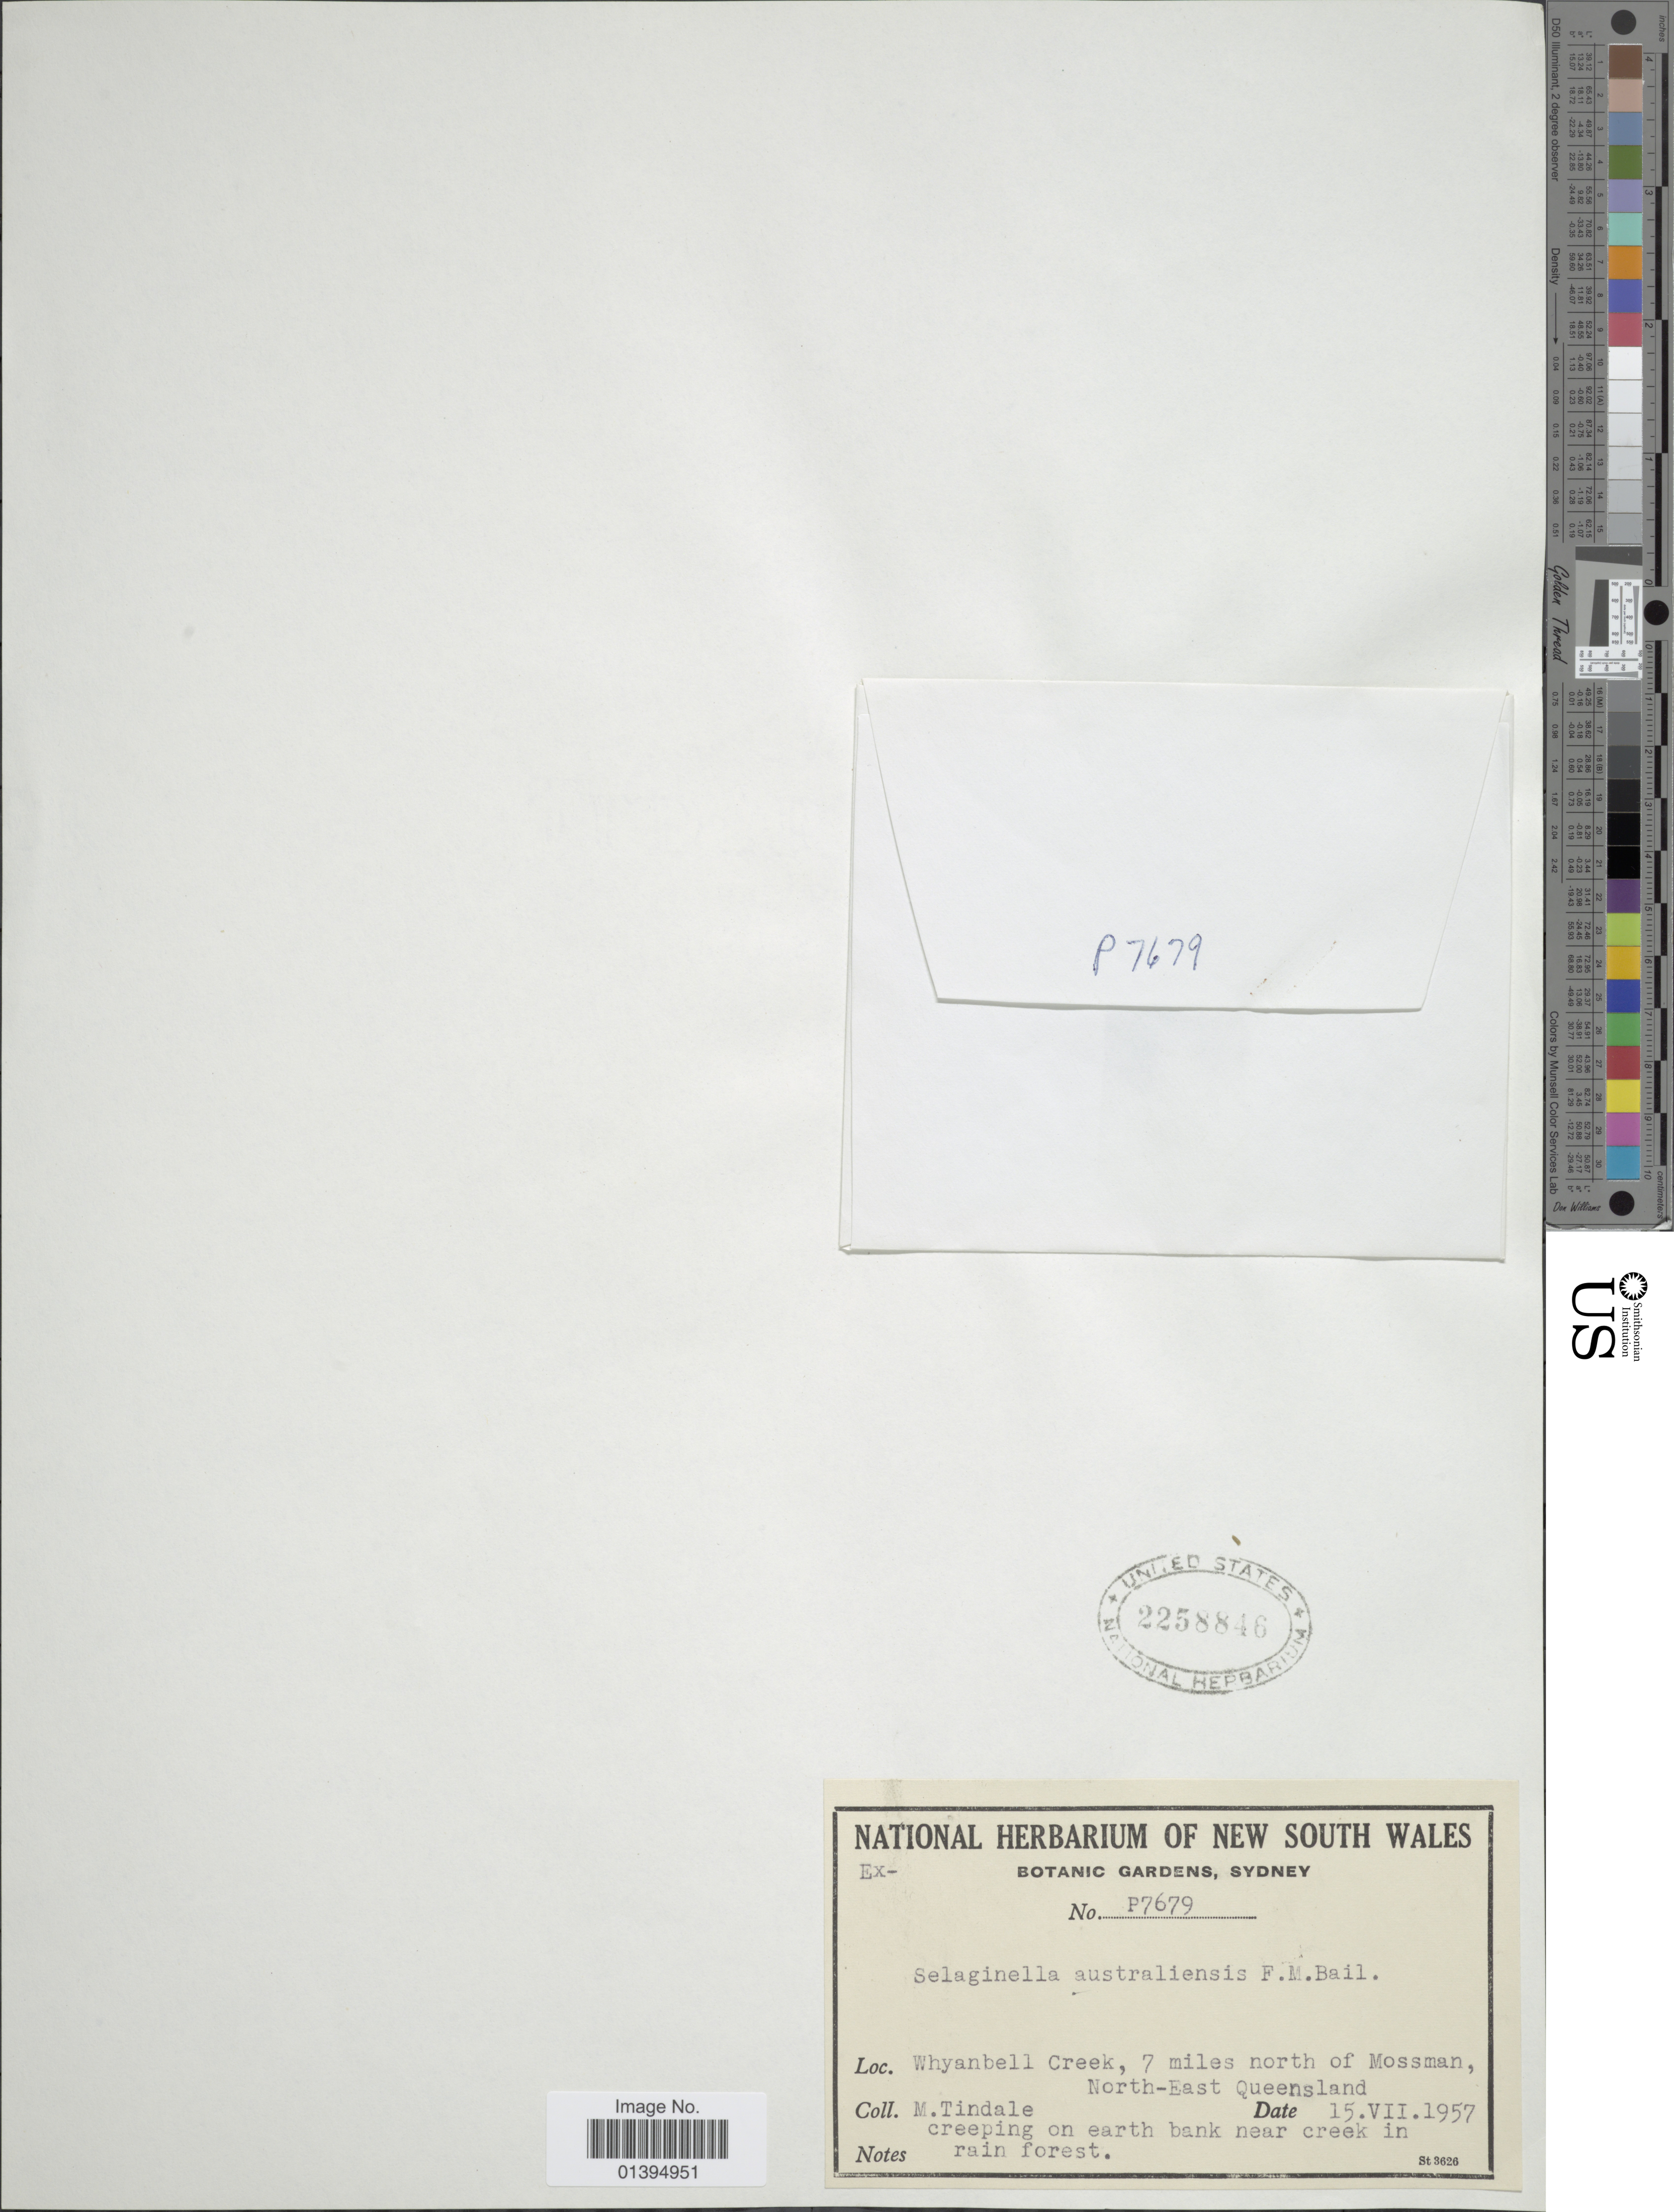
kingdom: Plantae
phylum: Tracheophyta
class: Lycopodiopsida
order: Selaginellales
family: Selaginellaceae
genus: Selaginella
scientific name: Selaginella australiensis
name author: Baker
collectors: M. D. Tindale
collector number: P7679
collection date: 1957-07-15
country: Australia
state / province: Queensland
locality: Whyanbell Creek, 7 miles north of Mossman, North-East Queensland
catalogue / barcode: US 2258846